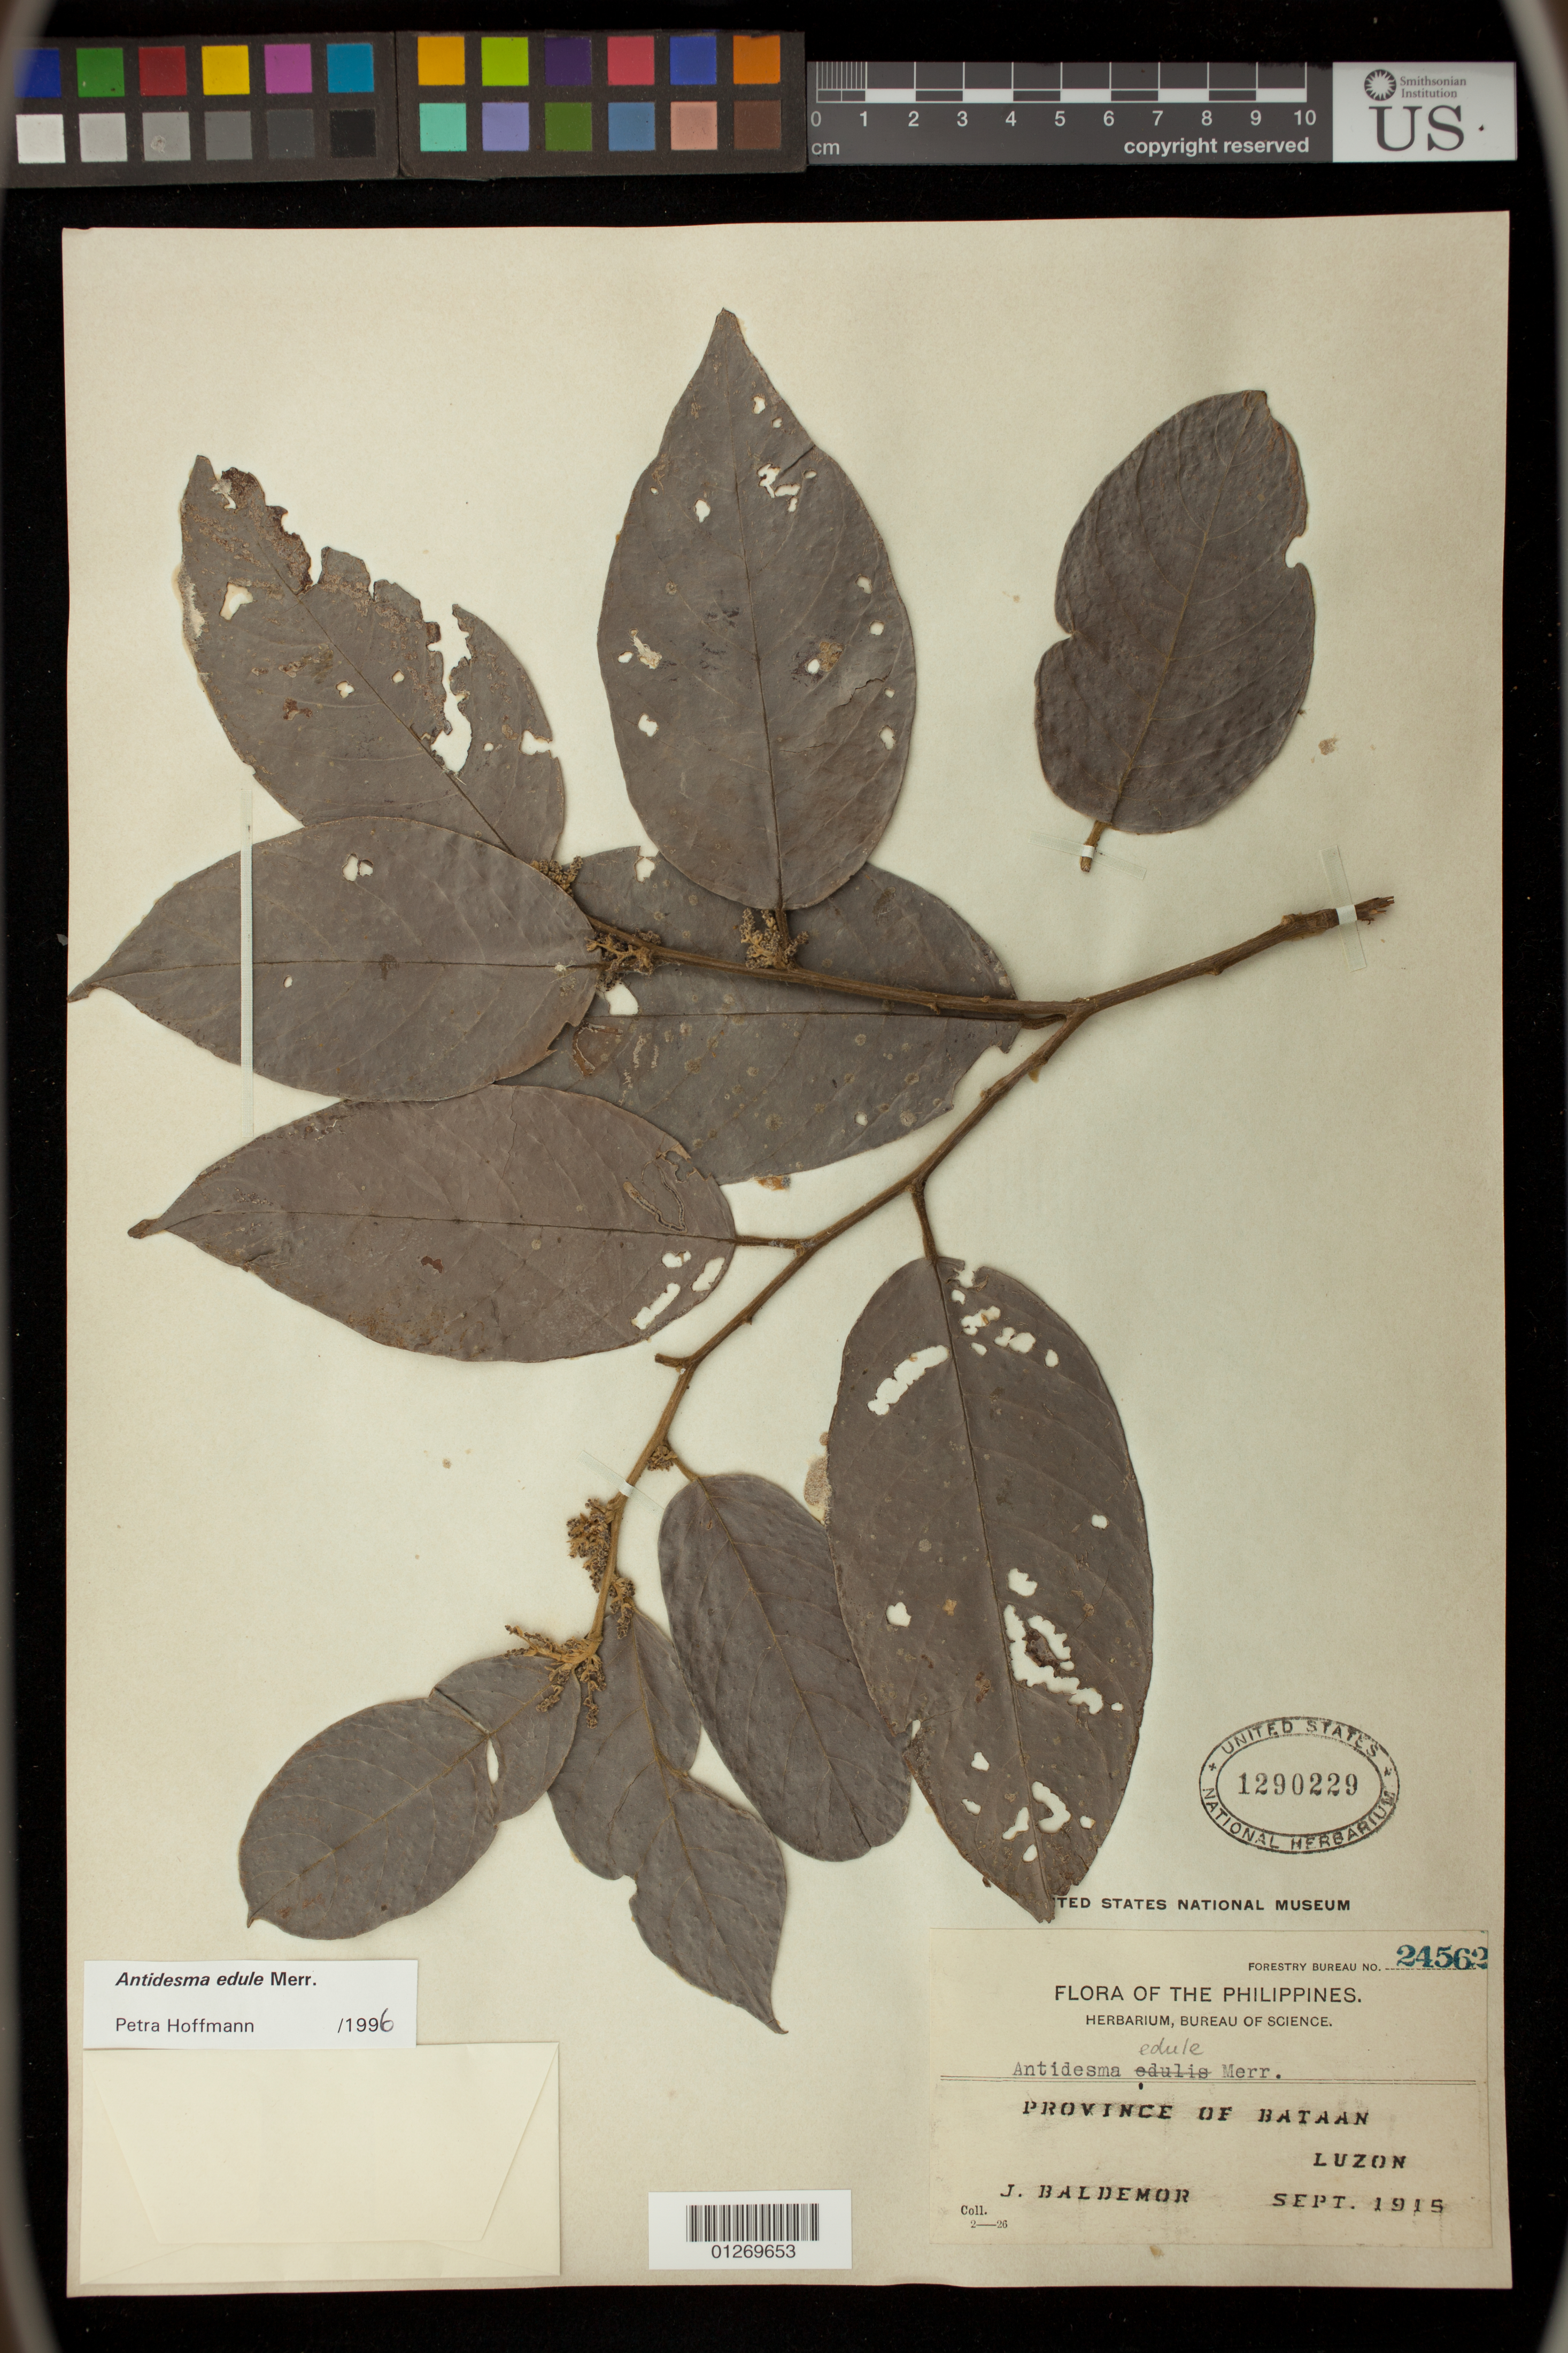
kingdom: Plantae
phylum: Tracheophyta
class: Magnoliopsida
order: Malpighiales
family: Phyllanthaceae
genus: Antidesma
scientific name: Antidesma edule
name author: Merr.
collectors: J. Baldemor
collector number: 24562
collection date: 1915-09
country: Philippines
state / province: Central Luzon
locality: Province of Bataan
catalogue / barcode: US 1290229